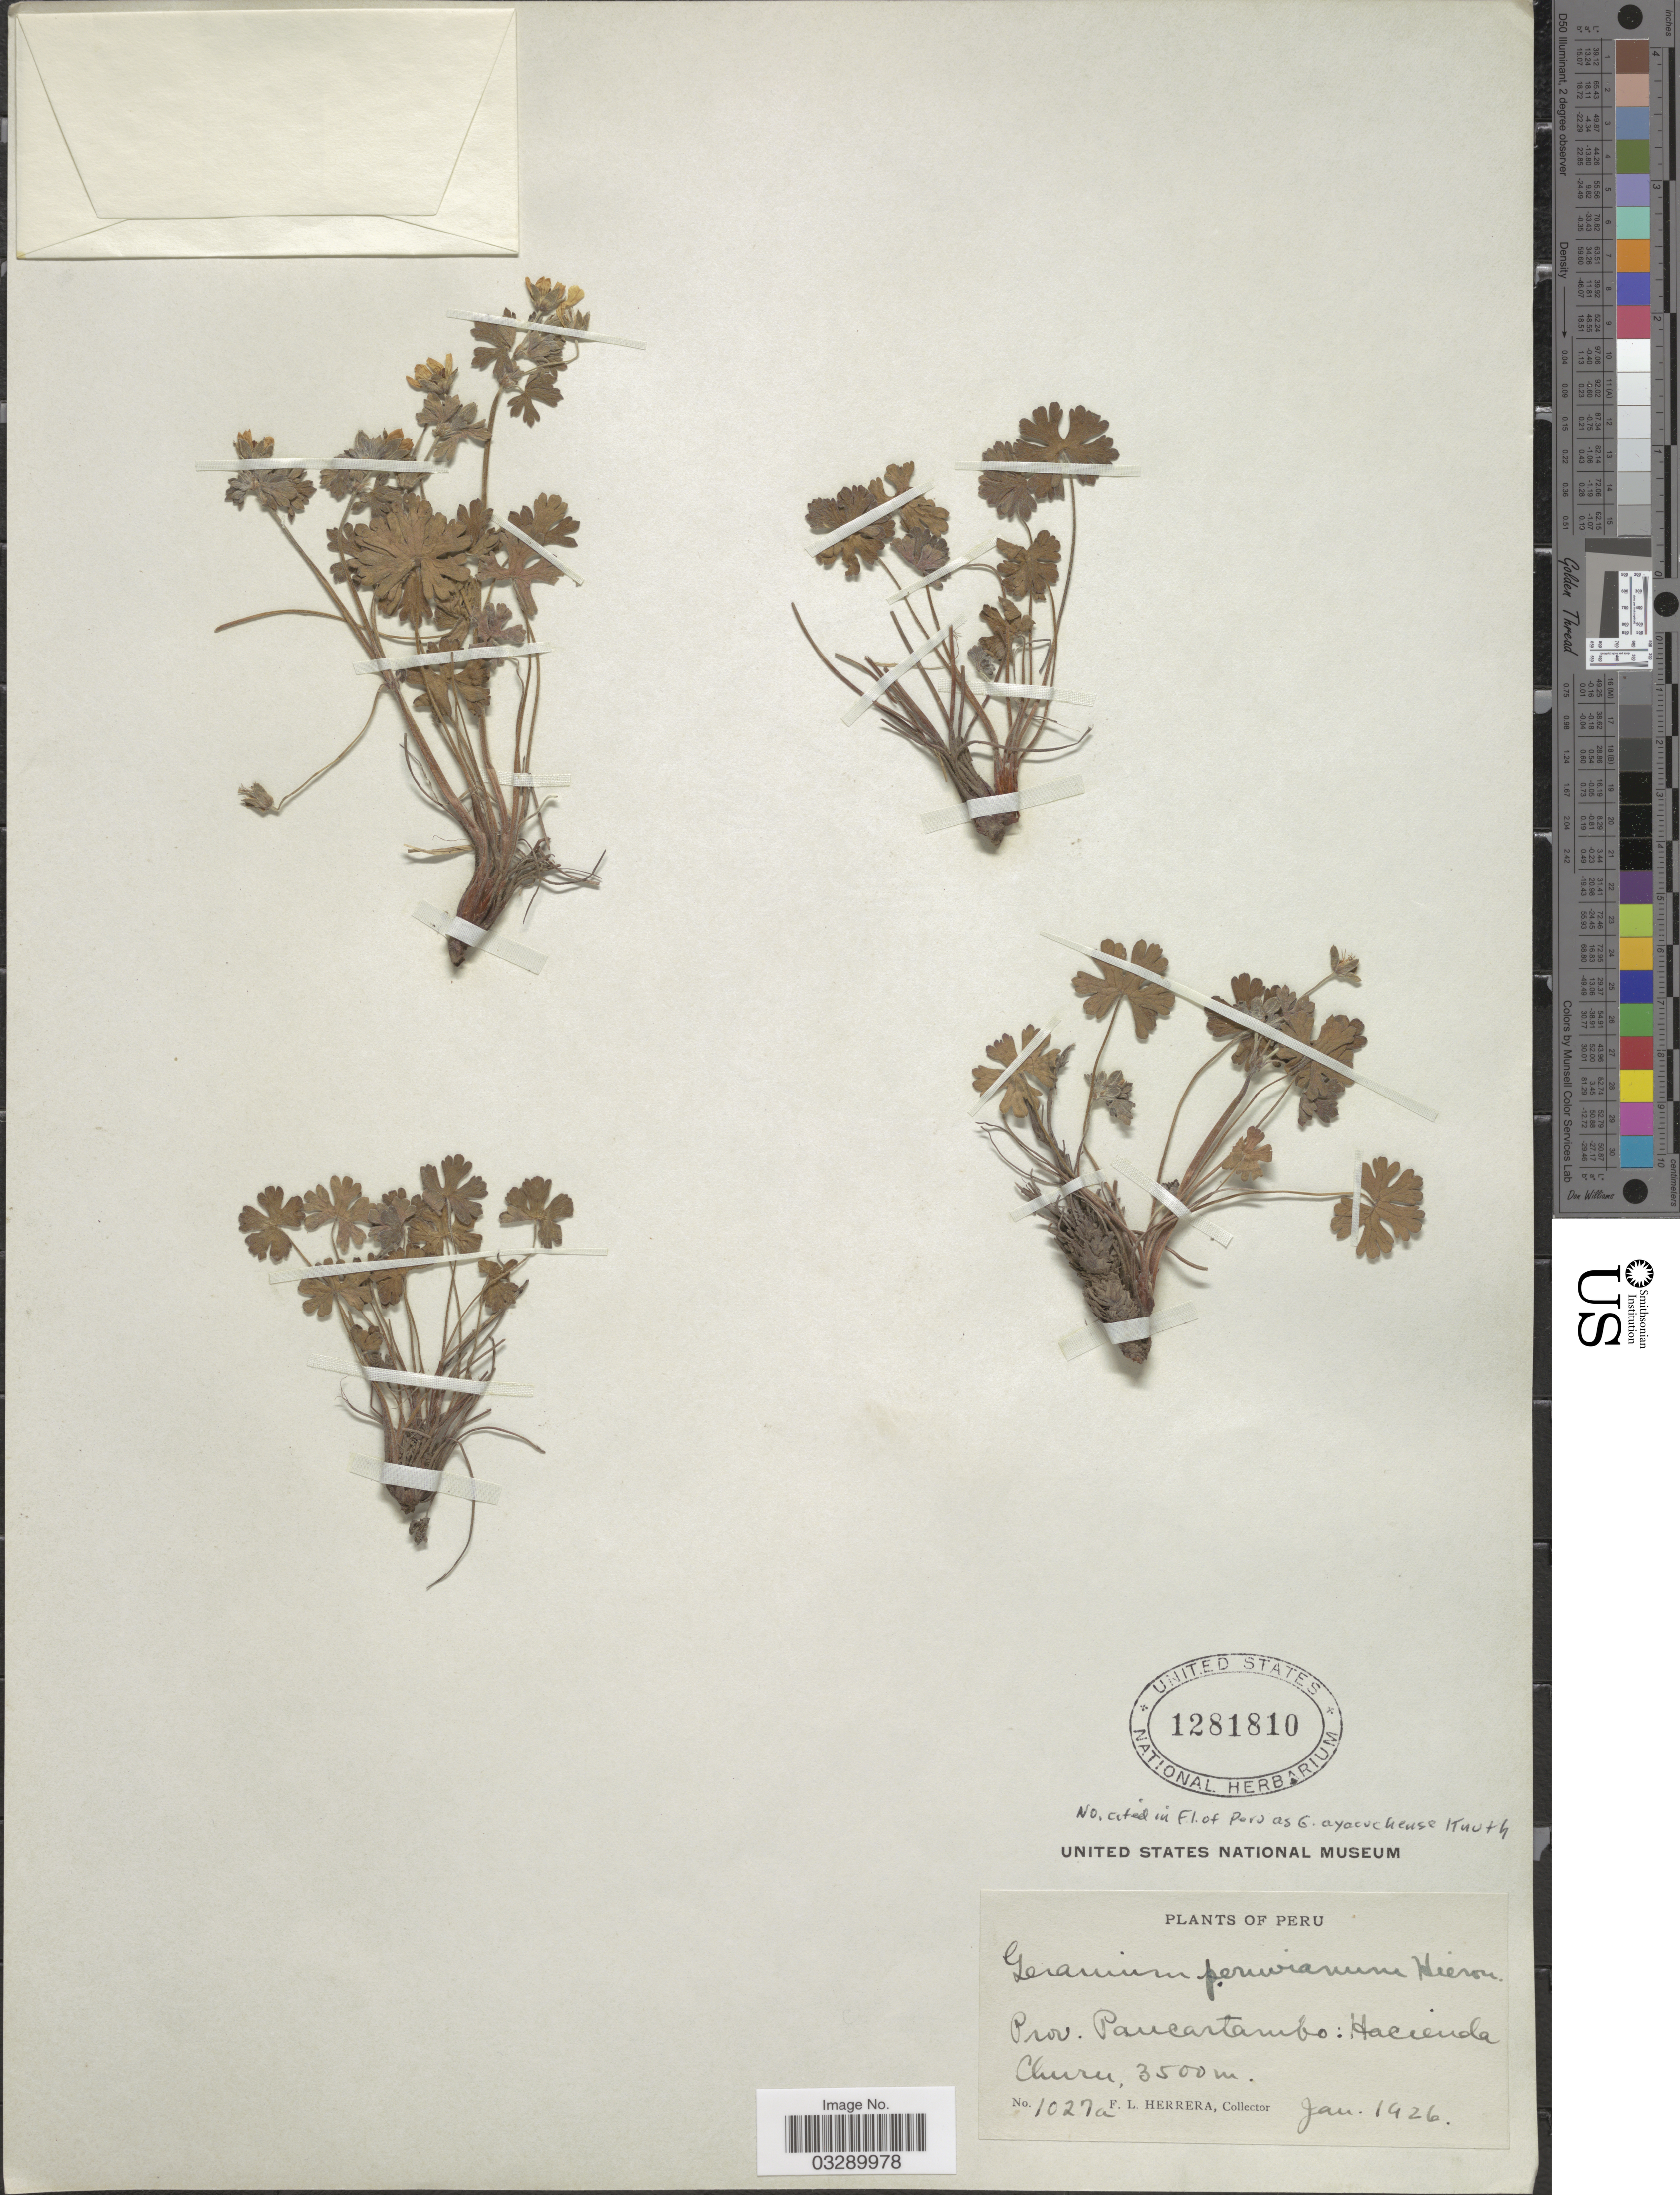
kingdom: Plantae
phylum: Tracheophyta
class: Magnoliopsida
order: Geraniales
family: Geraniaceae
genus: Geranium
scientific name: Geranium ayacuchense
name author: R. Knuth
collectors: F. L. Herrera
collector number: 1027a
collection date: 1926-01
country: Peru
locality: Prov. Paucartambo: Hacienda Churu.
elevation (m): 3500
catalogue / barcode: US 1281810